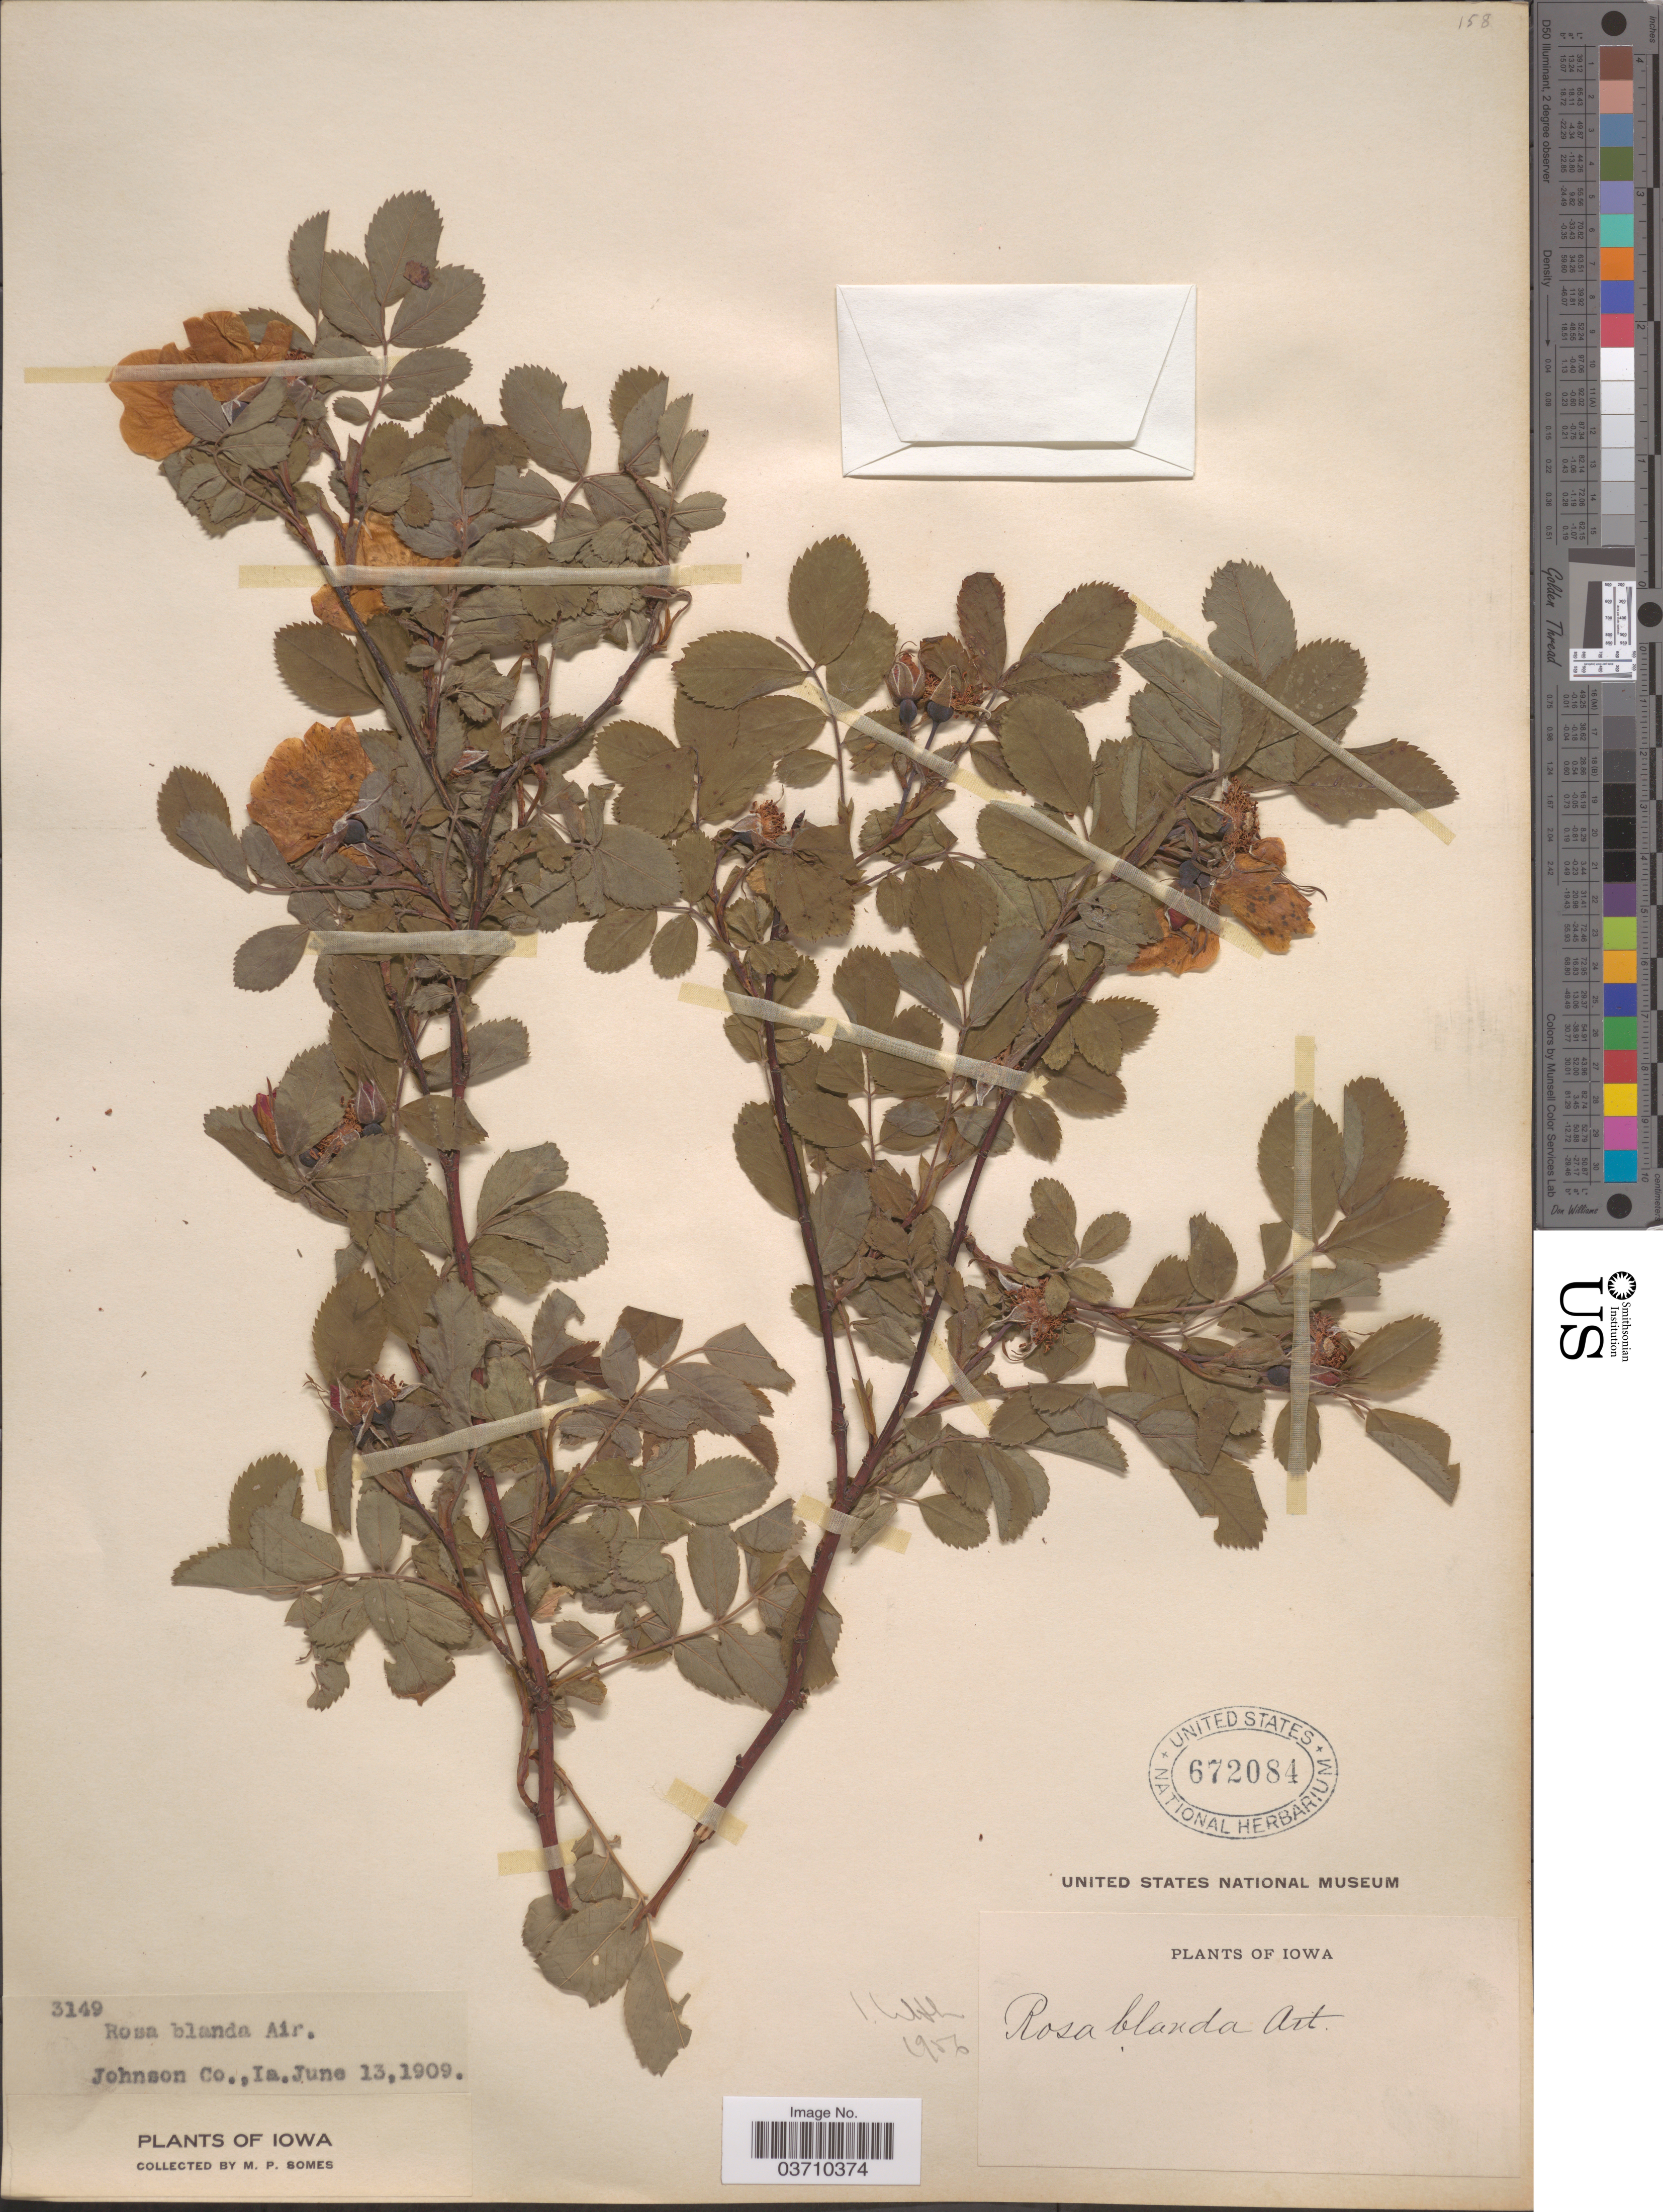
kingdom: Plantae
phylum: Tracheophyta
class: Magnoliopsida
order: Rosales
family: Rosaceae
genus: Rosa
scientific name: Rosa blanda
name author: Aiton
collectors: M. Somes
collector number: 3149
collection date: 1909-06-13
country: United States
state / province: Iowa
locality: Johnson Co.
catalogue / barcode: US 672084